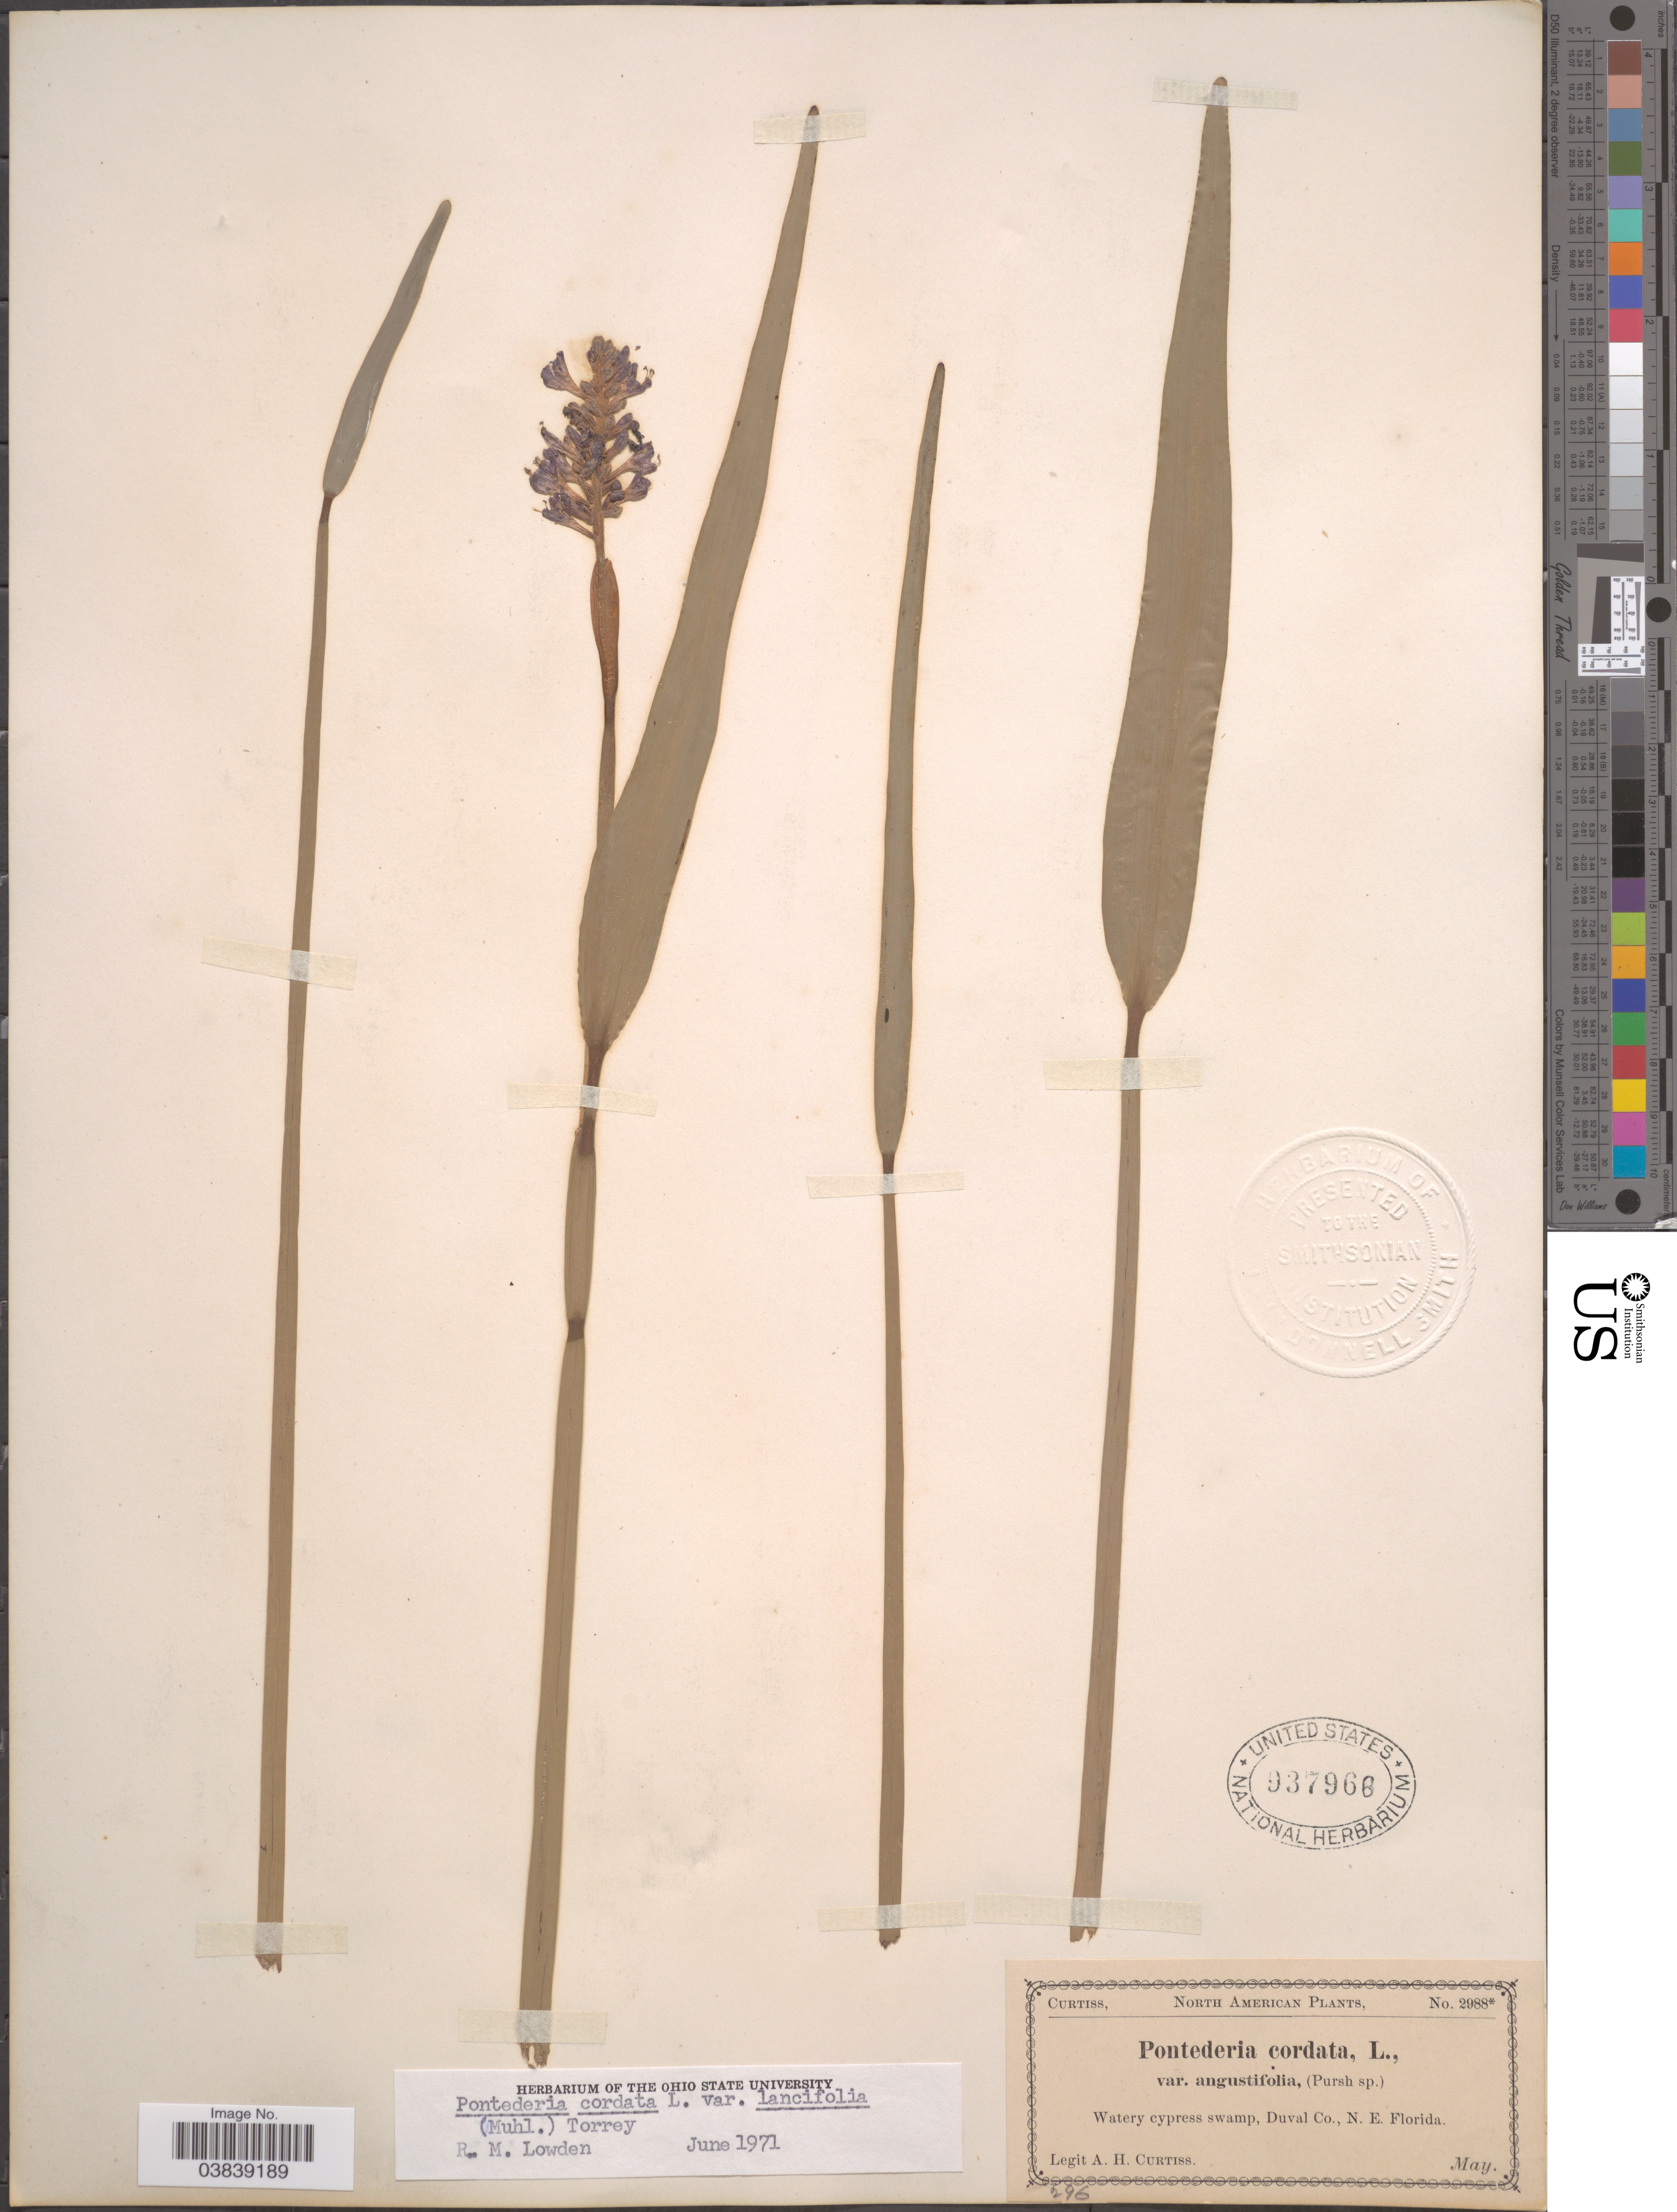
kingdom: Plantae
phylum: Tracheophyta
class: Liliopsida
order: Commelinales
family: Pontederiaceae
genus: Pontederia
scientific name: Pontederia cordata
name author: L.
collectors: A. H. Curtiss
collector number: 2988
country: United States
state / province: Florida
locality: Watery cypress swamp, Duval Co., N.E. Florida.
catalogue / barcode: US 937968